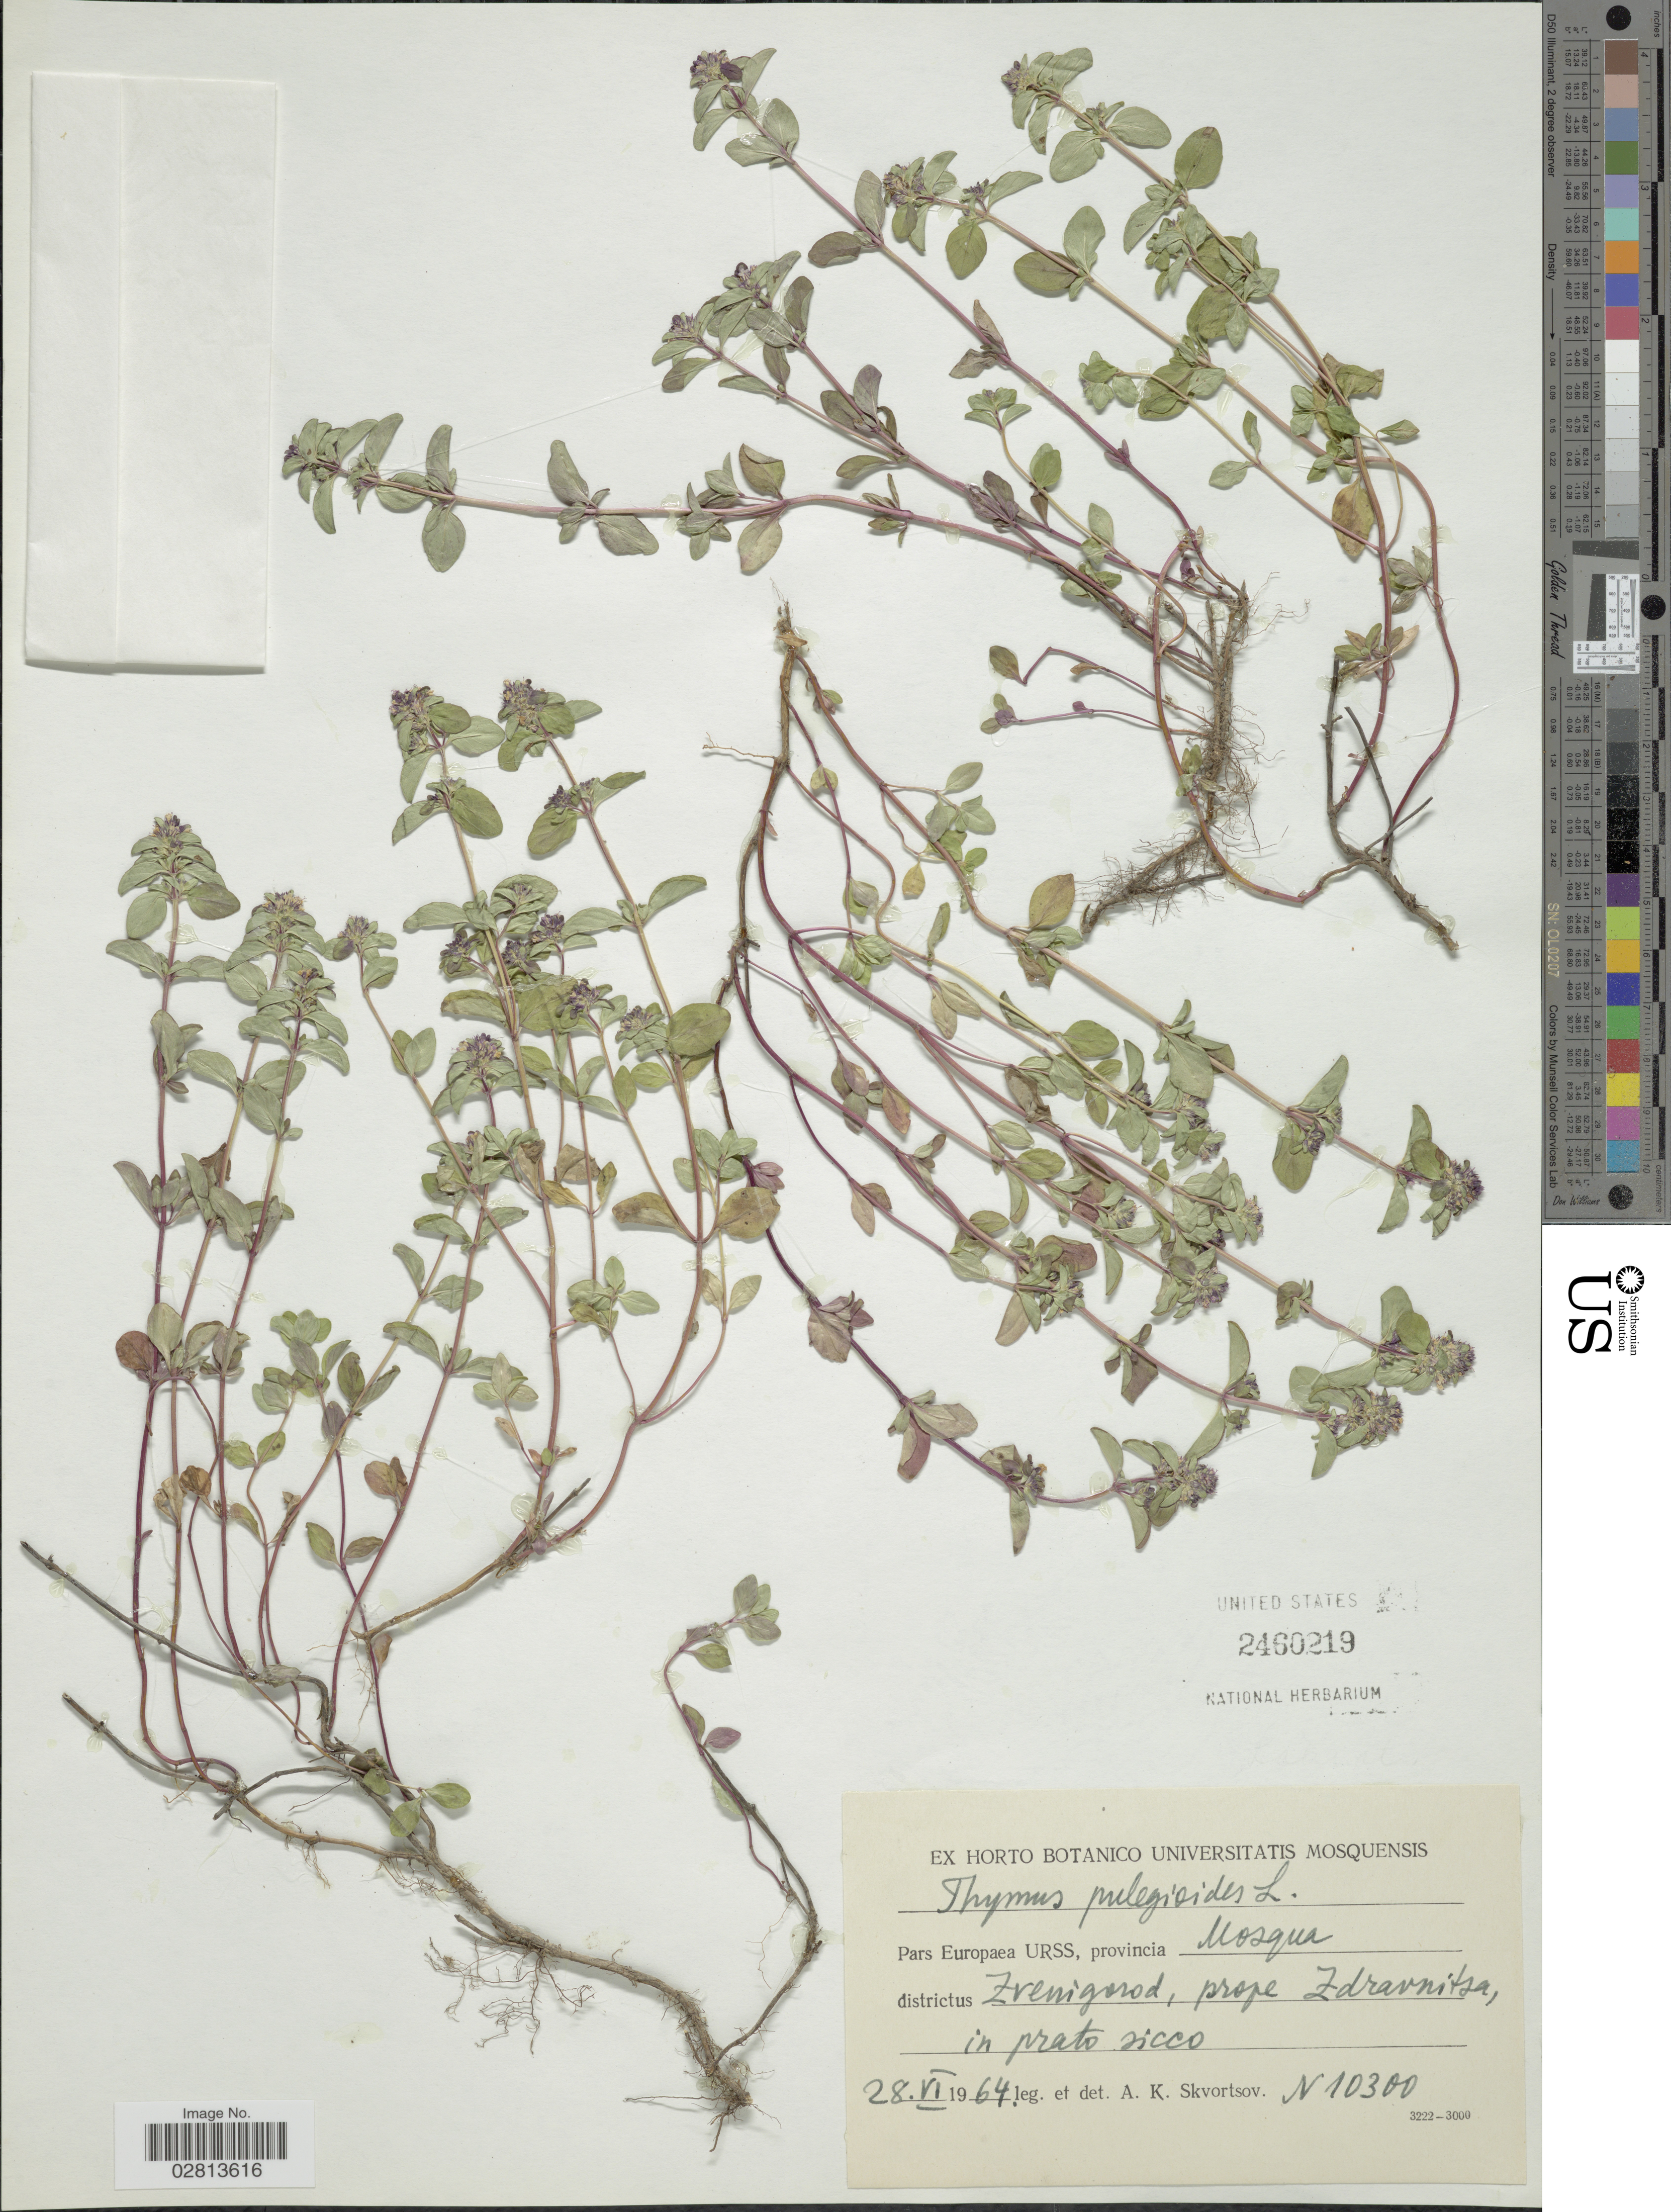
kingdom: Plantae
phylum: Tracheophyta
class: Magnoliopsida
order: Lamiales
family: Lamiaceae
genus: Thymus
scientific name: Thymus pulegioides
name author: L.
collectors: A. K. Skvortsov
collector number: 10300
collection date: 1964-06-28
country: Russian Federation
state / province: Moscow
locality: Pars Europaea URSS, provincia Mosqua, districtus Zvenigorod, prope Zdravnitsa, in prato sicco.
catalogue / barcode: US 2460219